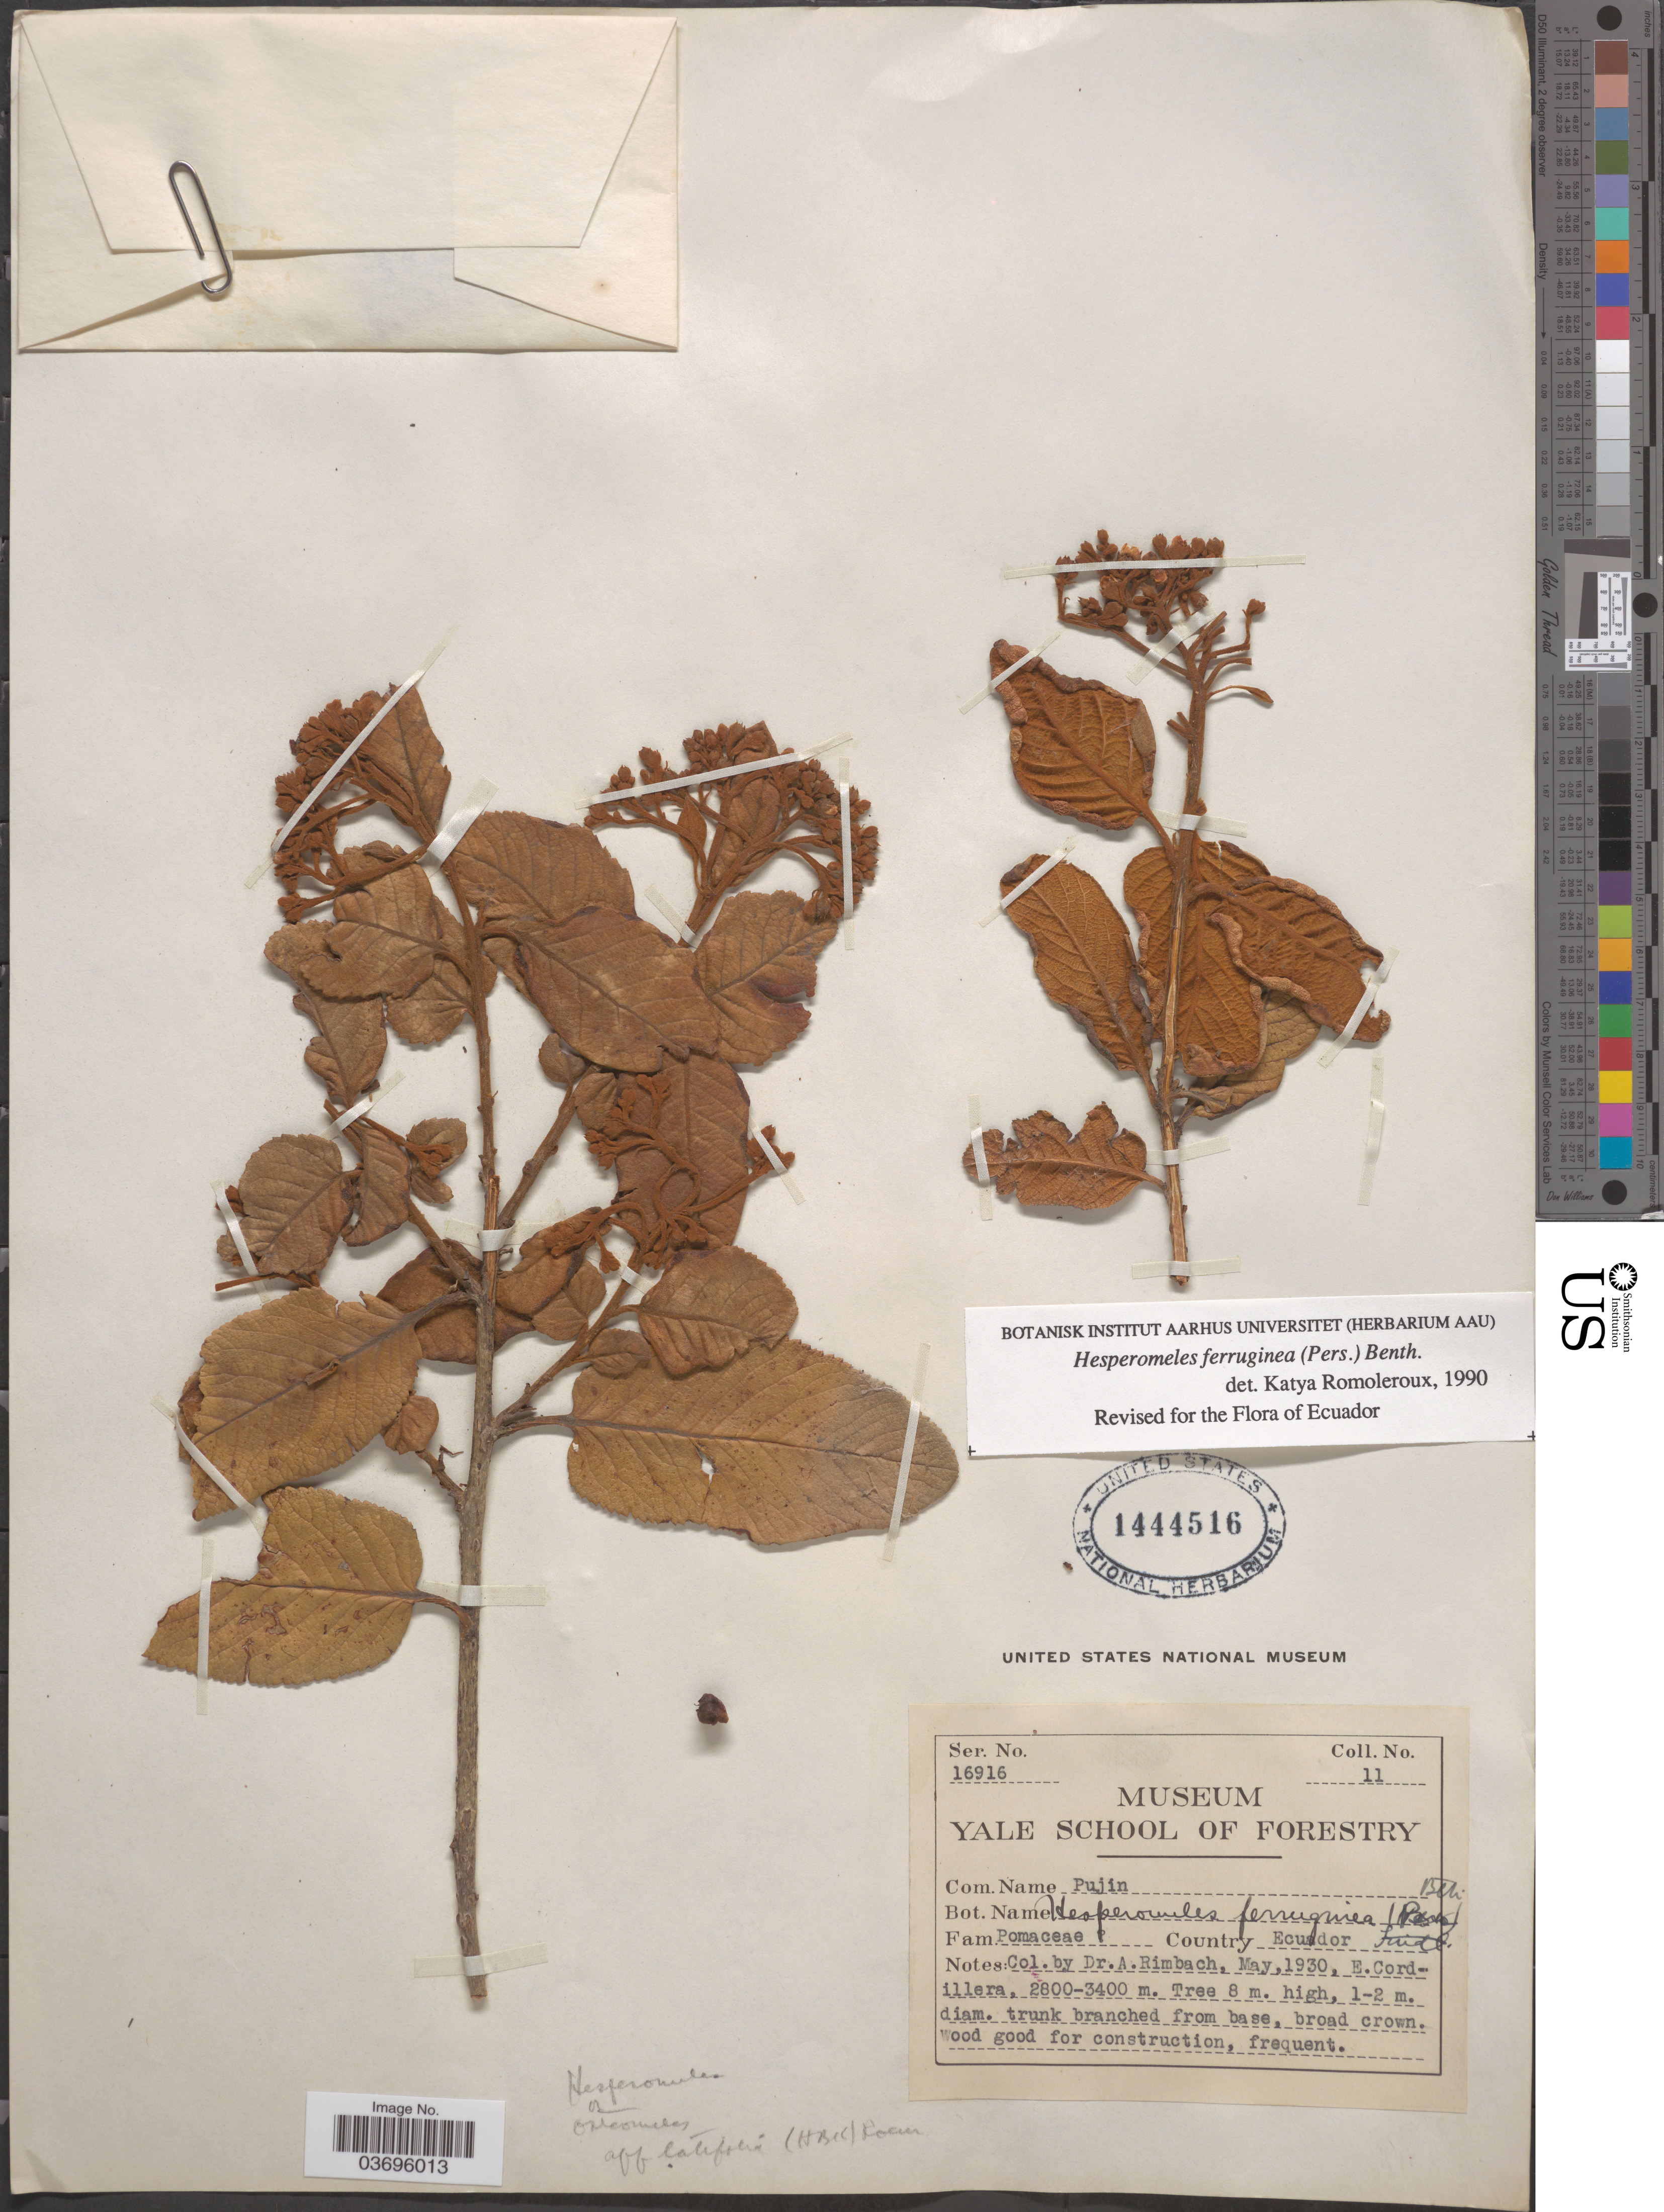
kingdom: Plantae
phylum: Tracheophyta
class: Magnoliopsida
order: Rosales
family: Rosaceae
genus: Hesperomeles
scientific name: Hesperomeles ferruginea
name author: (Juss. ex Pers.) Benth.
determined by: Romoleroux, K.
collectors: A. Rimbach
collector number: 11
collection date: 1930-05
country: Ecuador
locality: E. Cordillera.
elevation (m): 2800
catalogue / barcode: US 1444516